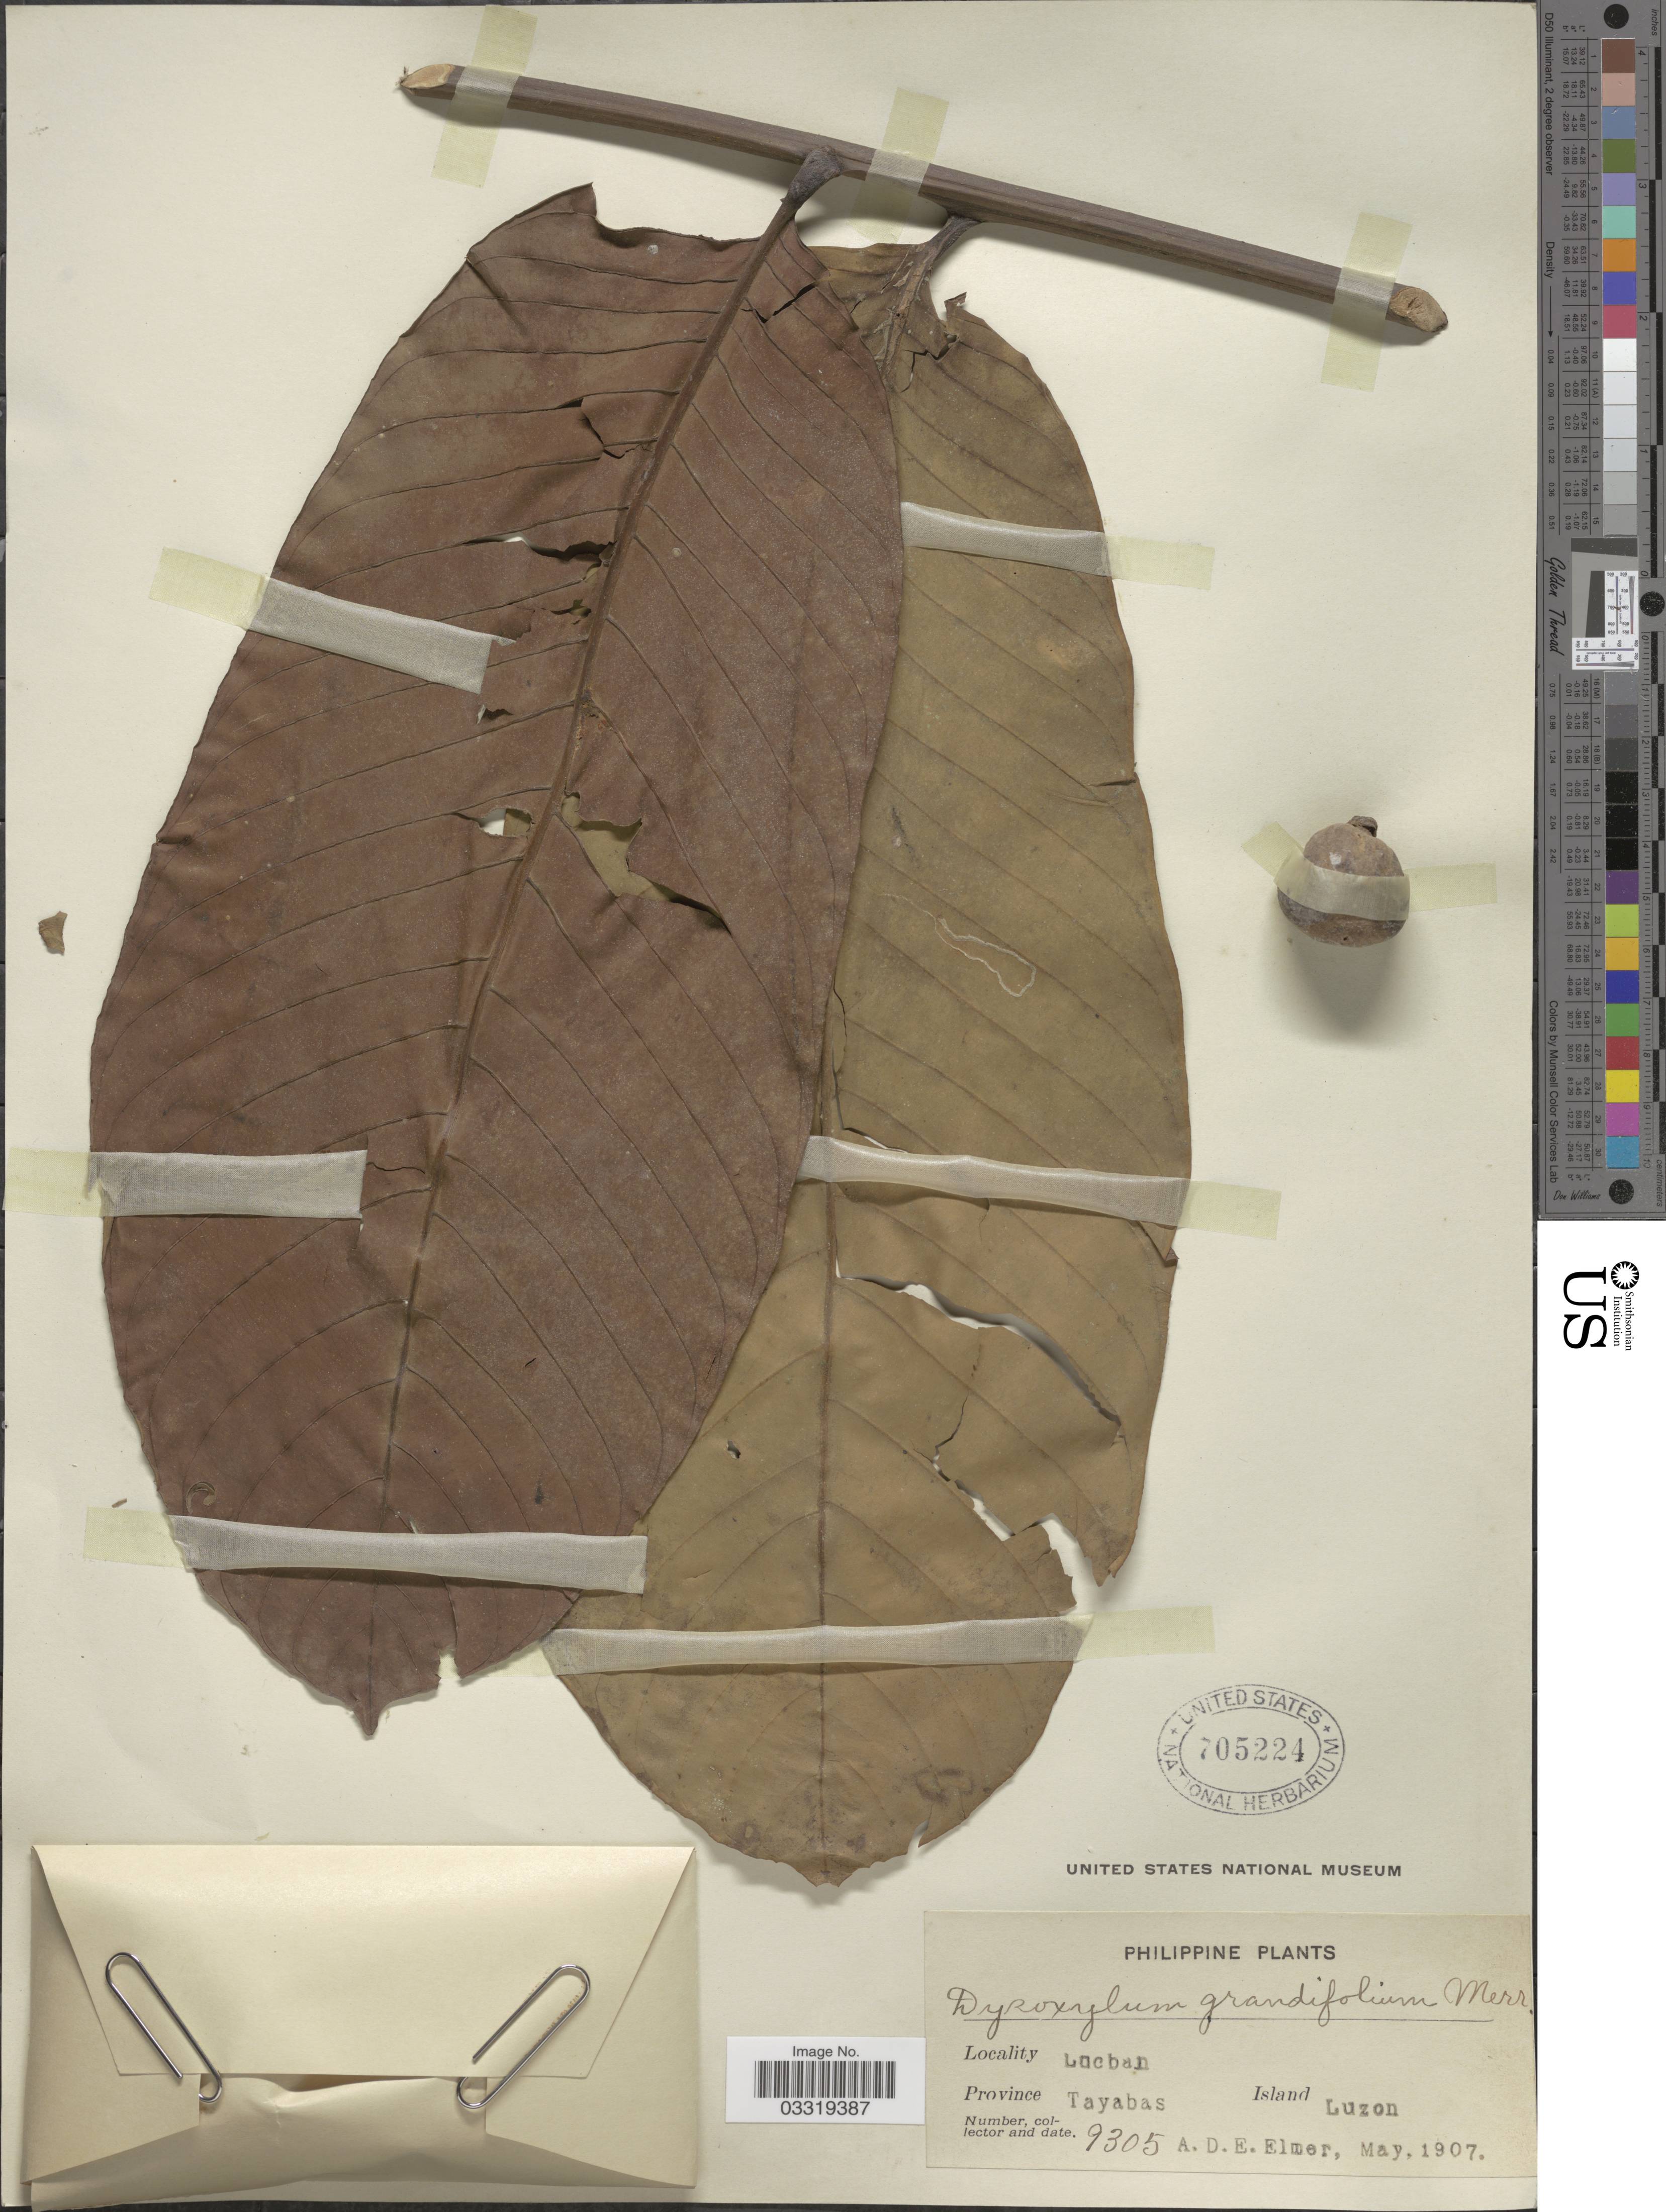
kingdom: Plantae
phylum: Tracheophyta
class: Magnoliopsida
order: Sapindales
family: Meliaceae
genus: Dysoxylum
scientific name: Dysoxylum grandifolium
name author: Merr.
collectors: A. D. E. Elmer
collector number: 9305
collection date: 1907-05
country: Philippines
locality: Lucban, Province Tayabas, Island Luzon.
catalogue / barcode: US 705224